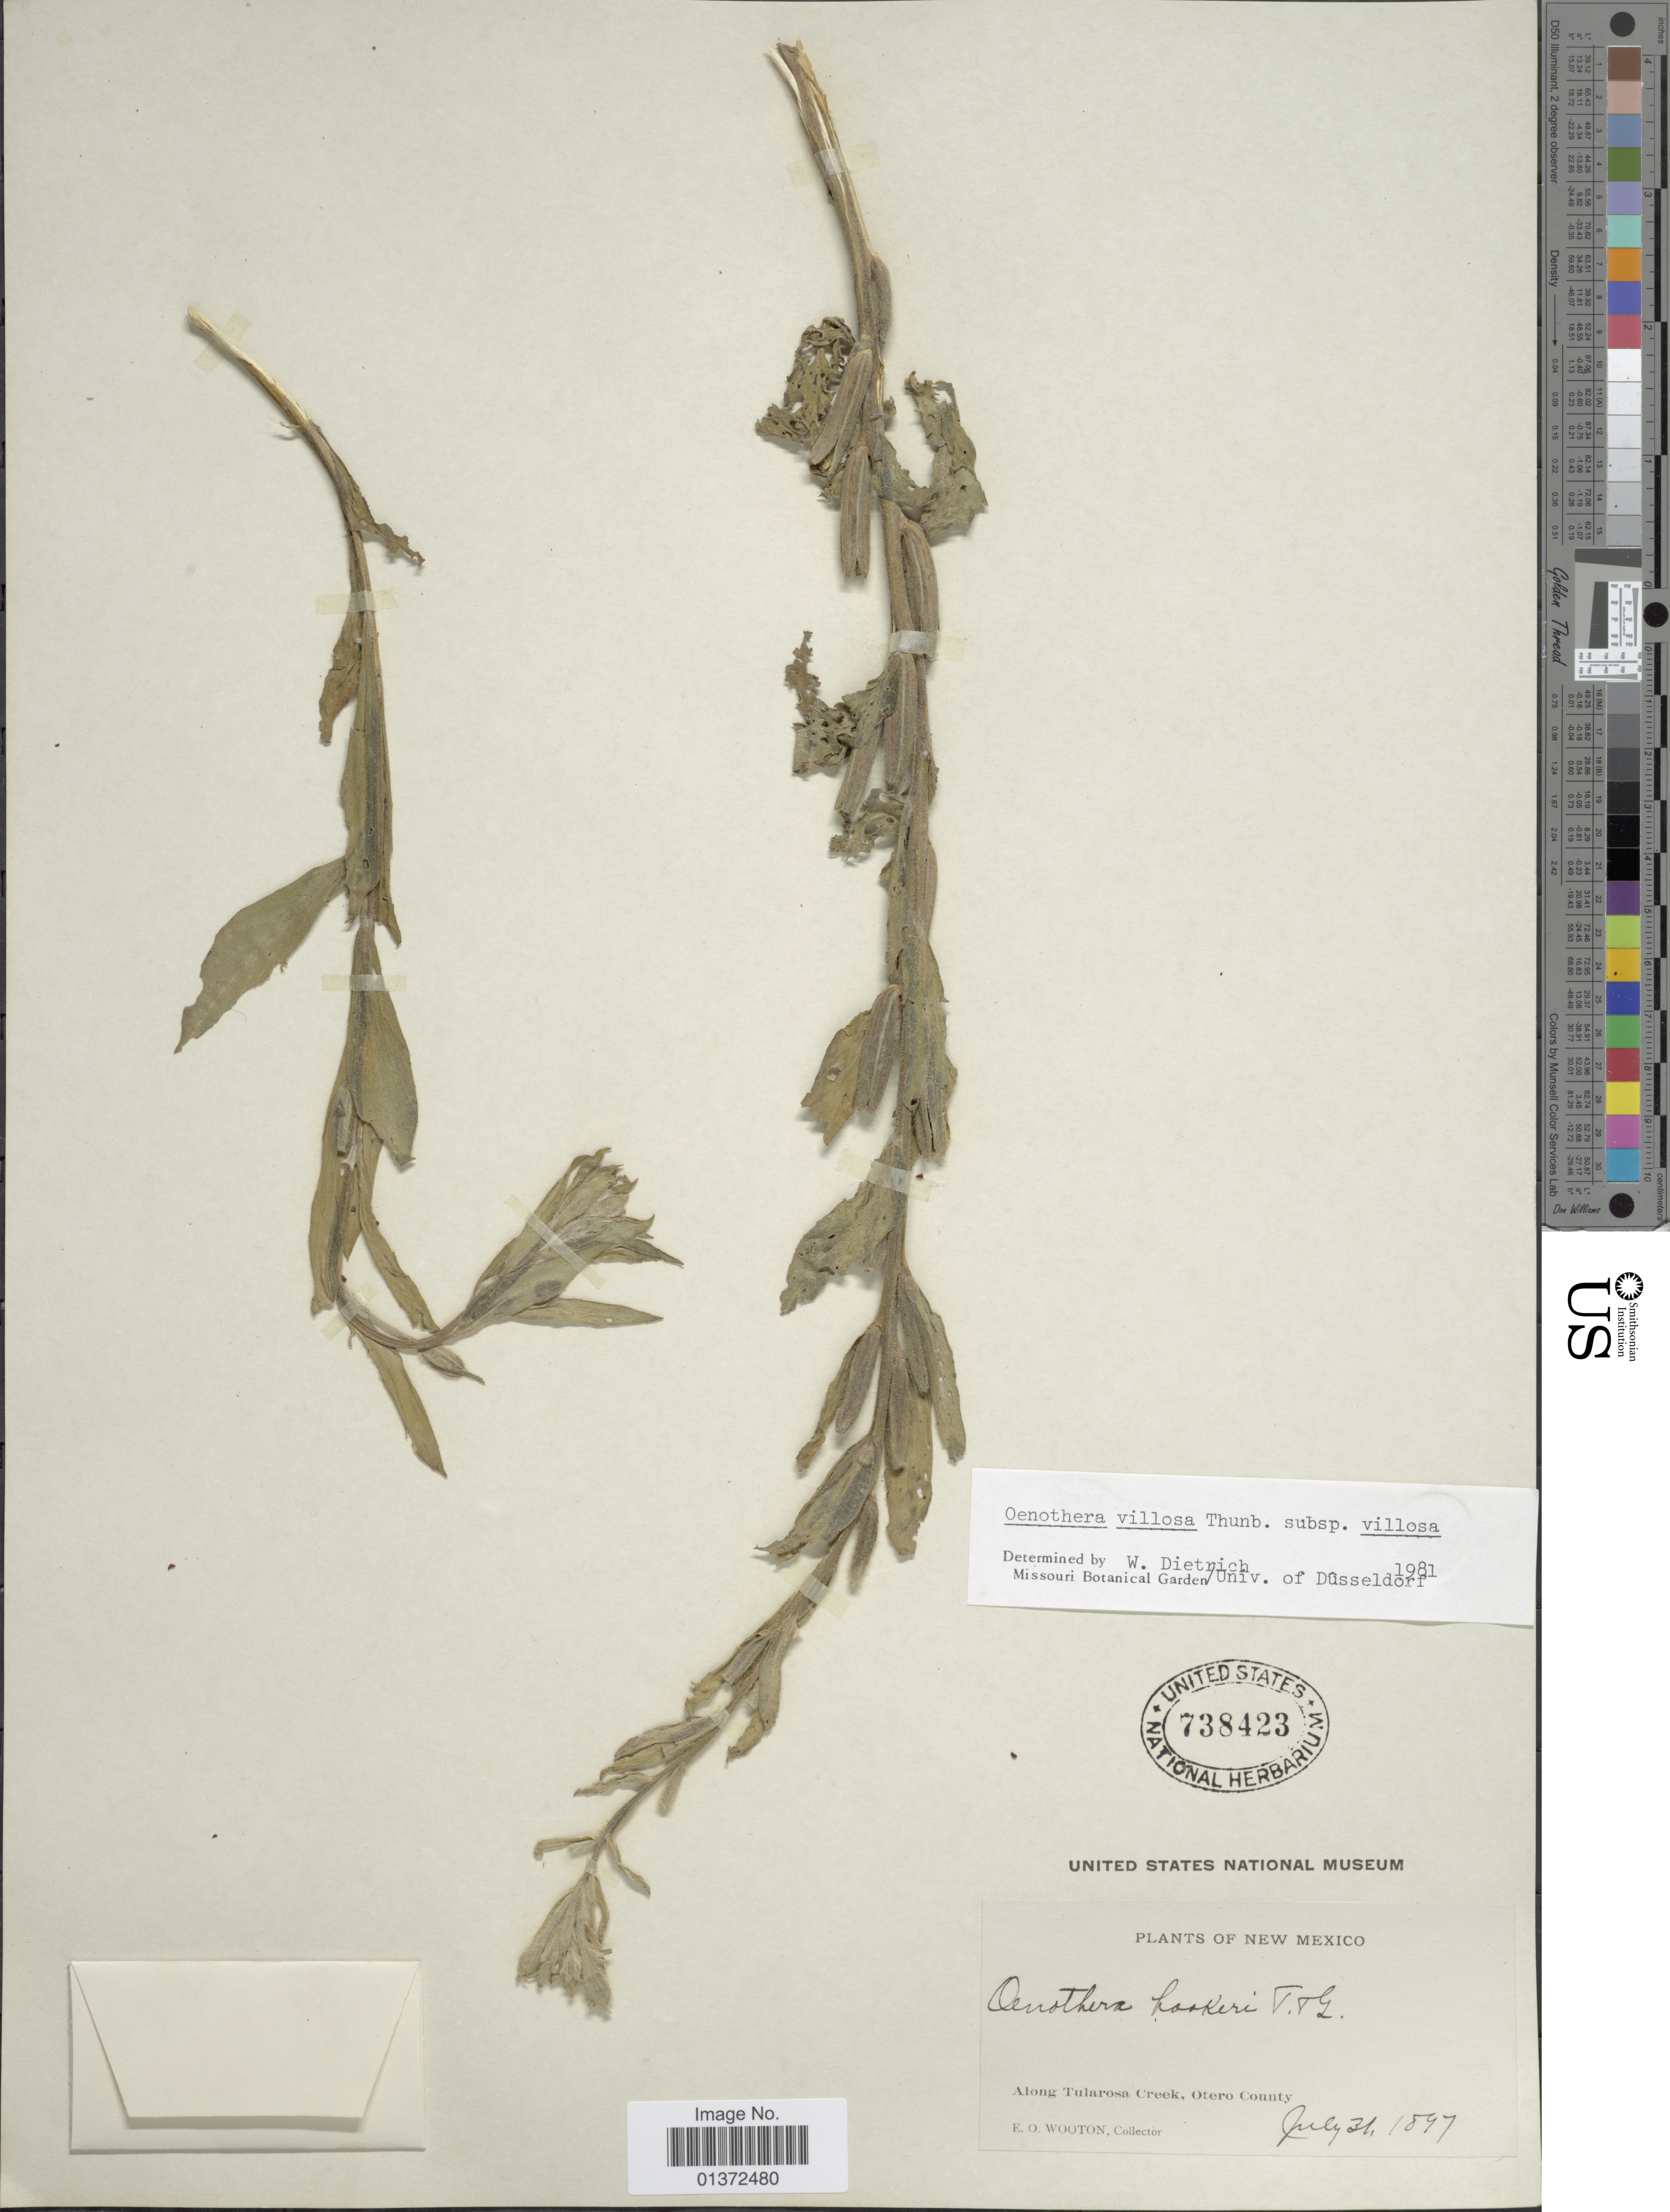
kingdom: Plantae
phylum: Tracheophyta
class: Magnoliopsida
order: Myrtales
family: Onagraceae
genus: Oenothera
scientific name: Oenothera villosa subsp. villosa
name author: Thunb.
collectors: E. O. Wooton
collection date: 1897-07-31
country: United States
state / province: New Mexico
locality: Along Tularosa Creek, Otero County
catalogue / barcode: US 738423